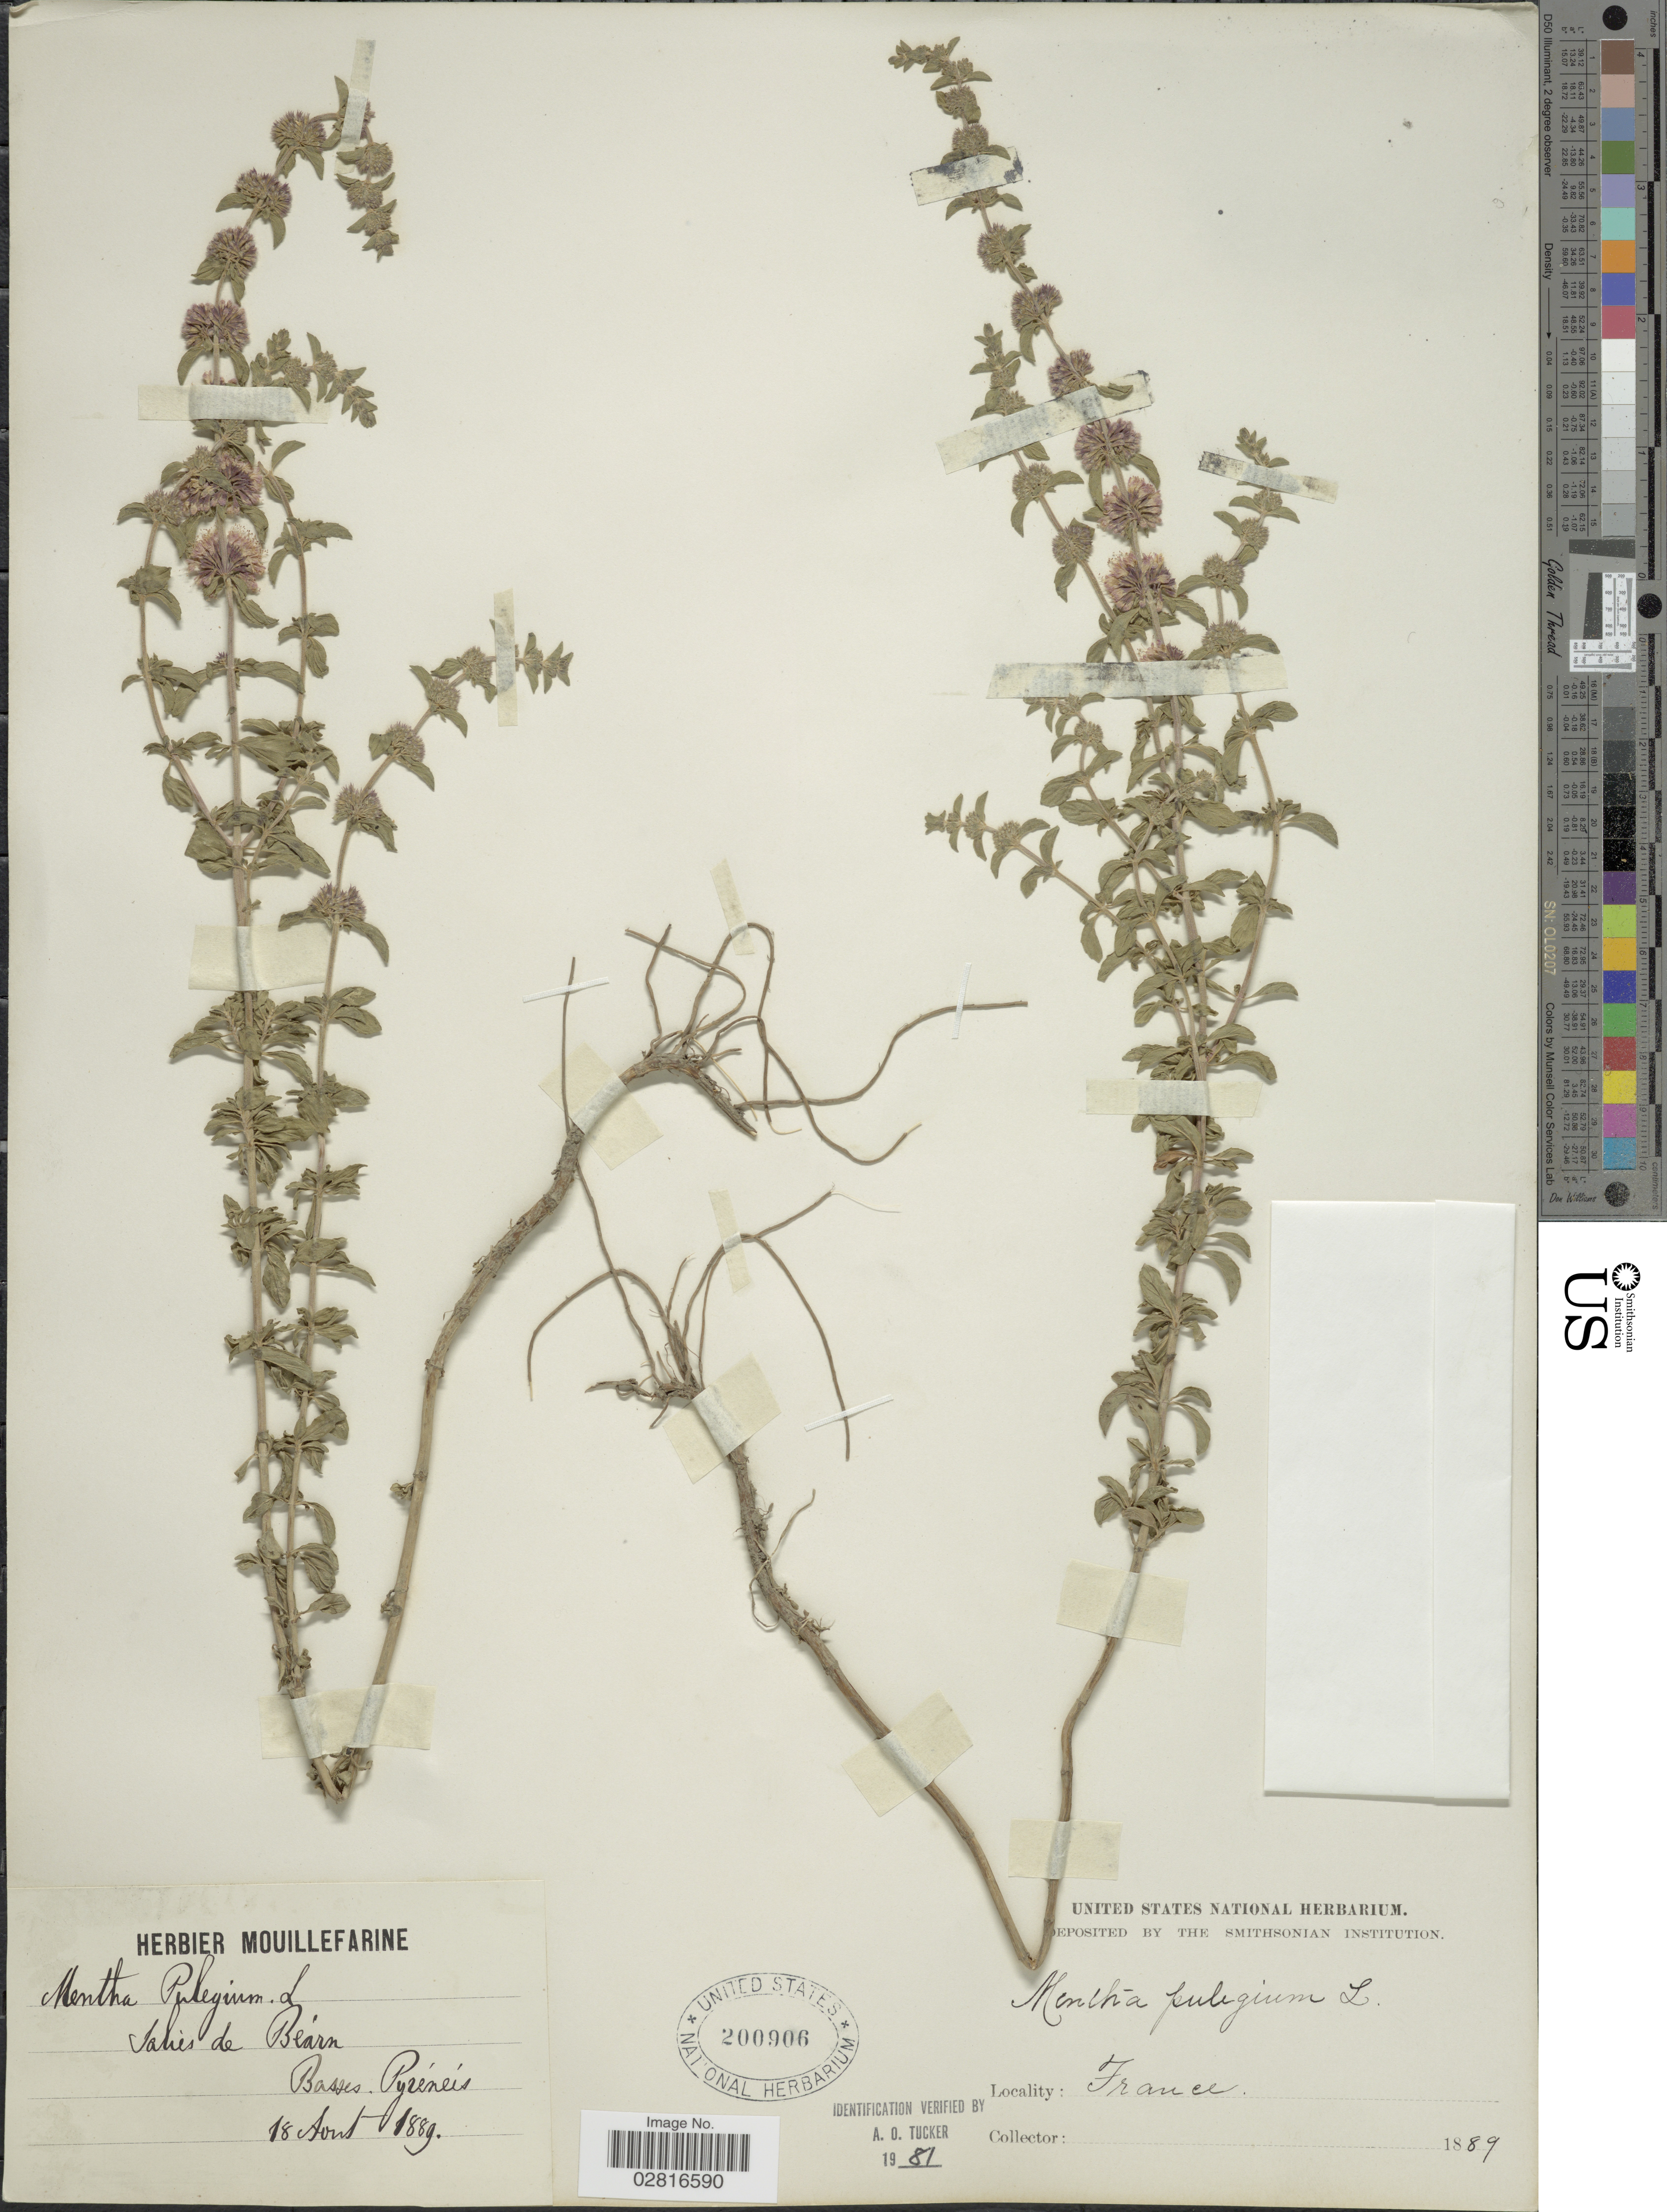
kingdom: Plantae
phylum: Tracheophyta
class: Magnoliopsida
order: Lamiales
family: Lamiaceae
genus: Mentha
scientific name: Mentha pulegium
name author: L.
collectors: ex herb. Mouillefarine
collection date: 1889-08-18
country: France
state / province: Nouvelle-Aquitaine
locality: Sailes de Beárn, Basses Pyrénées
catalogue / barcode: US 200906